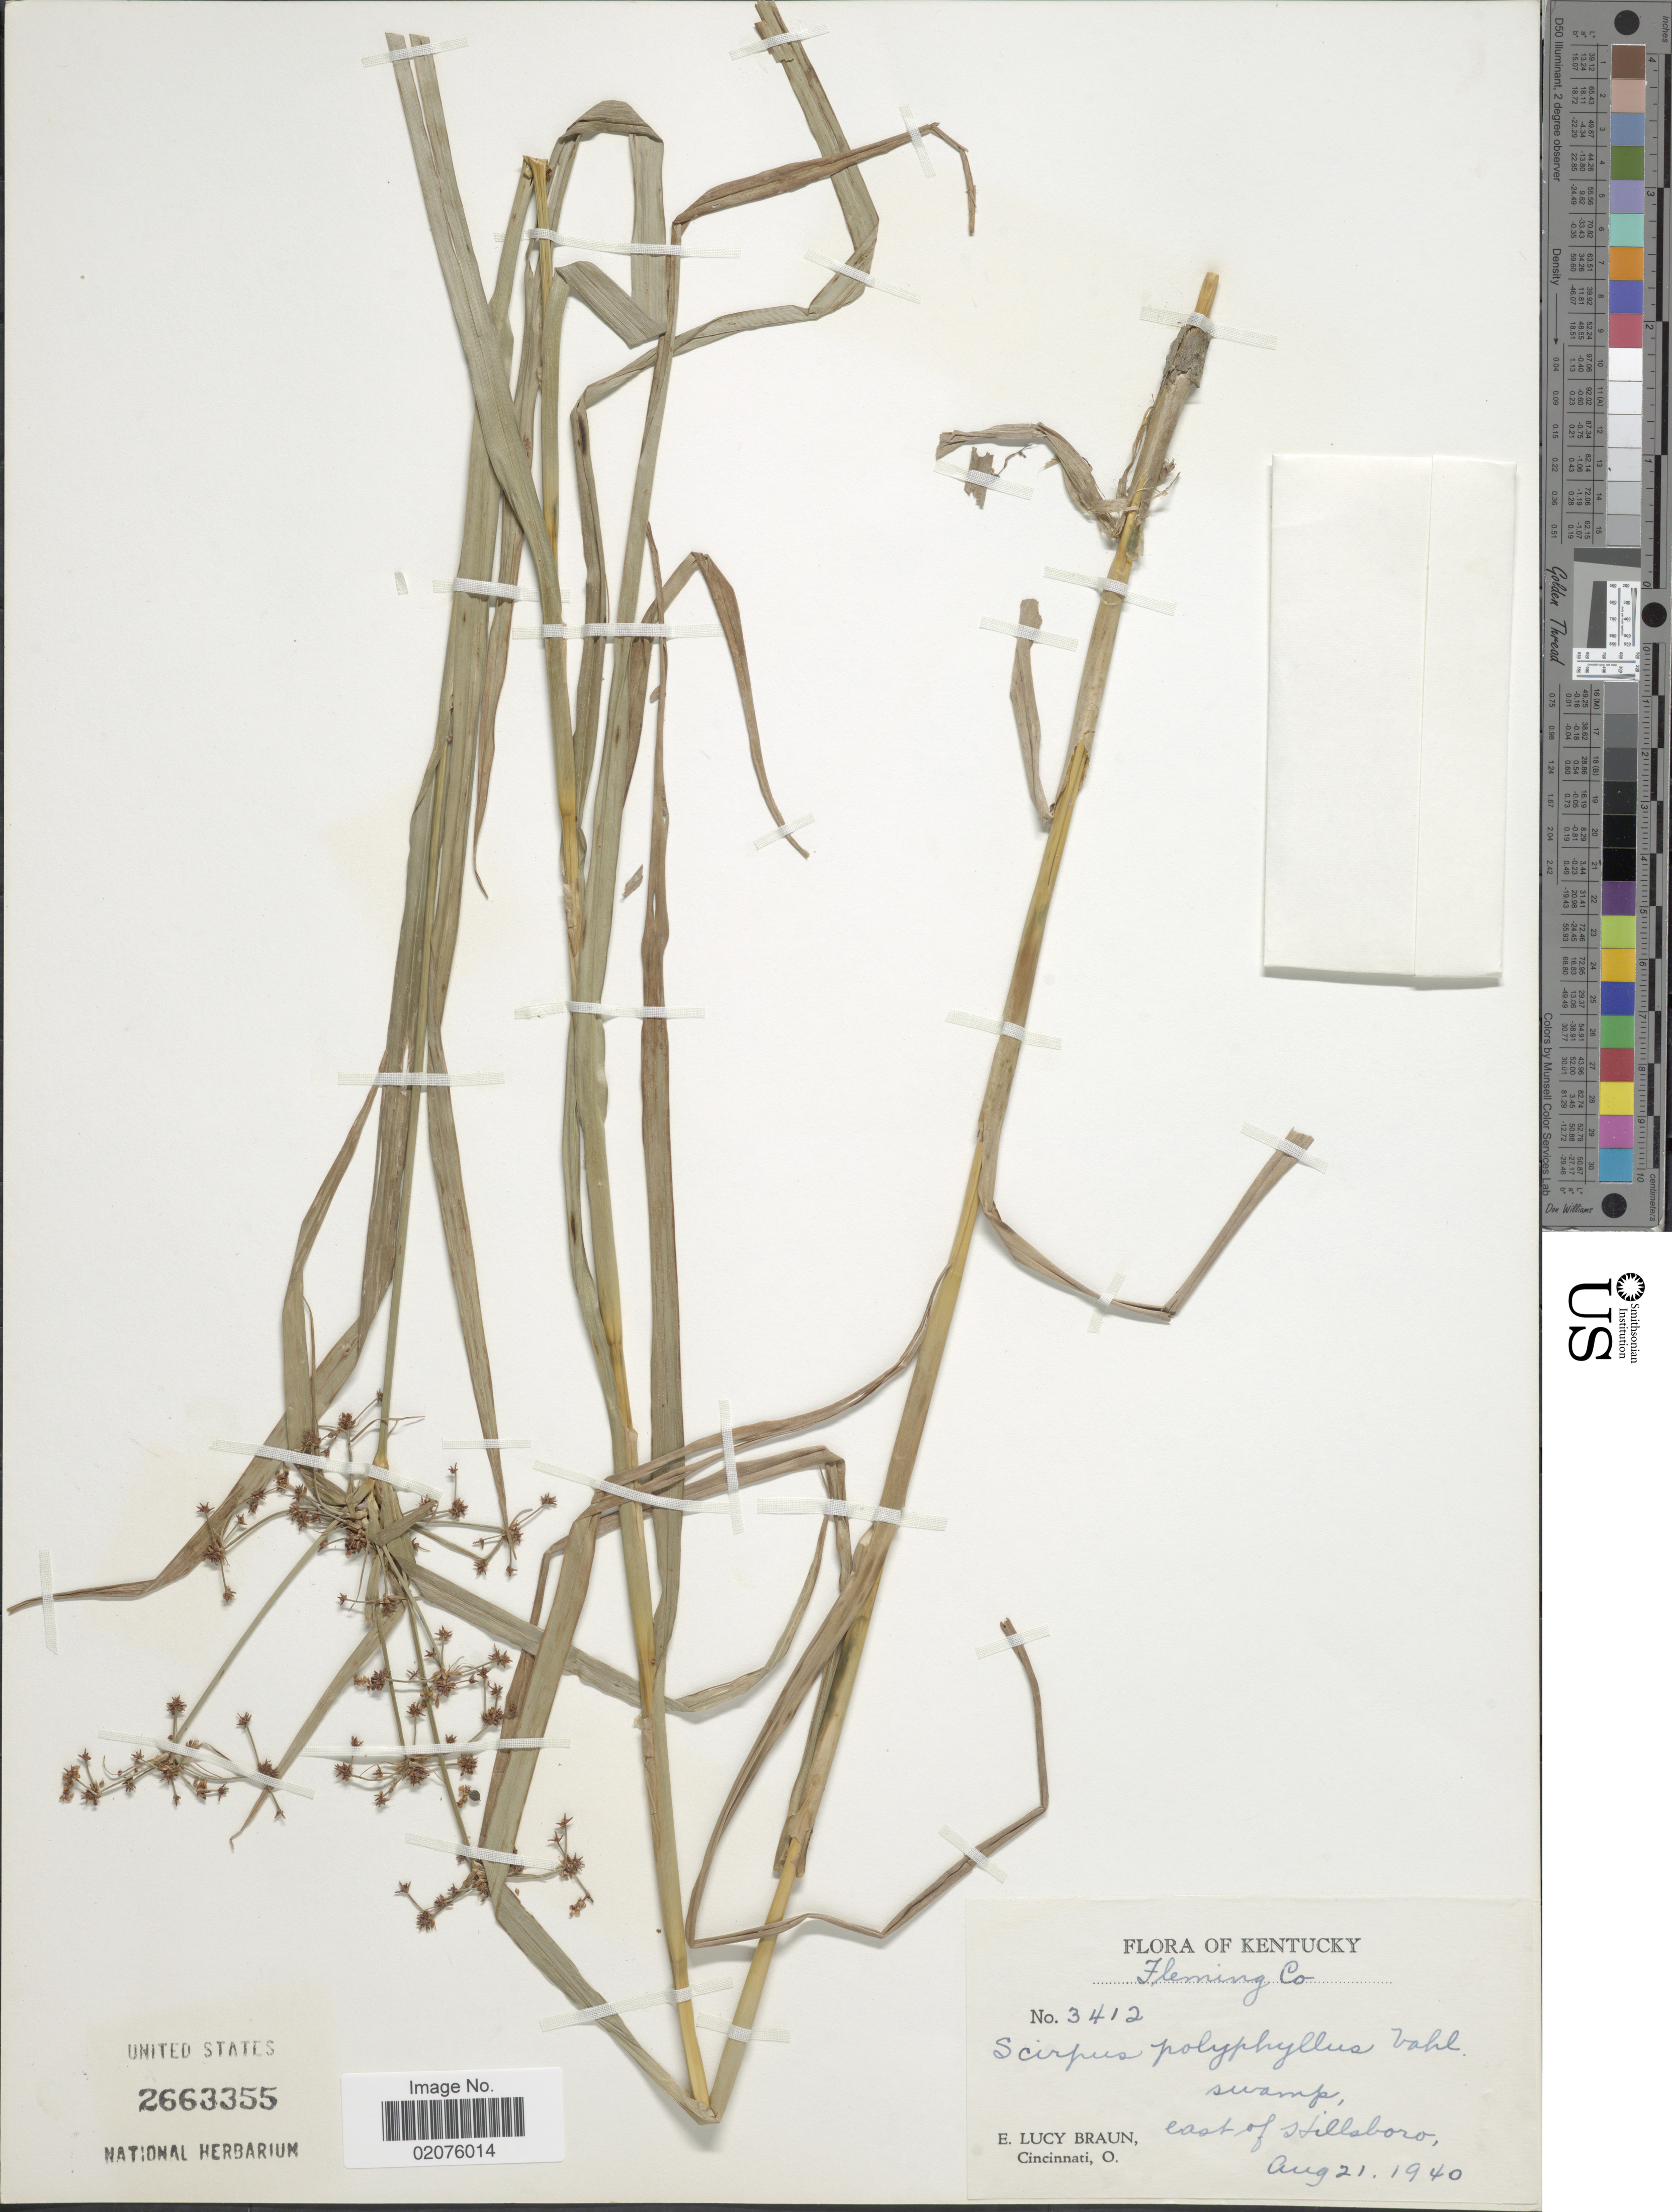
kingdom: Plantae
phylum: Tracheophyta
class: Liliopsida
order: Poales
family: Cyperaceae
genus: Scirpus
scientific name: Scirpus polyphyllus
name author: Vahl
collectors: E. L. Braun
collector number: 3412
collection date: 1940-08-21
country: United States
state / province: Kentucky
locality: East of Hilssboro, Fleming Co.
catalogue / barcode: US 2663355